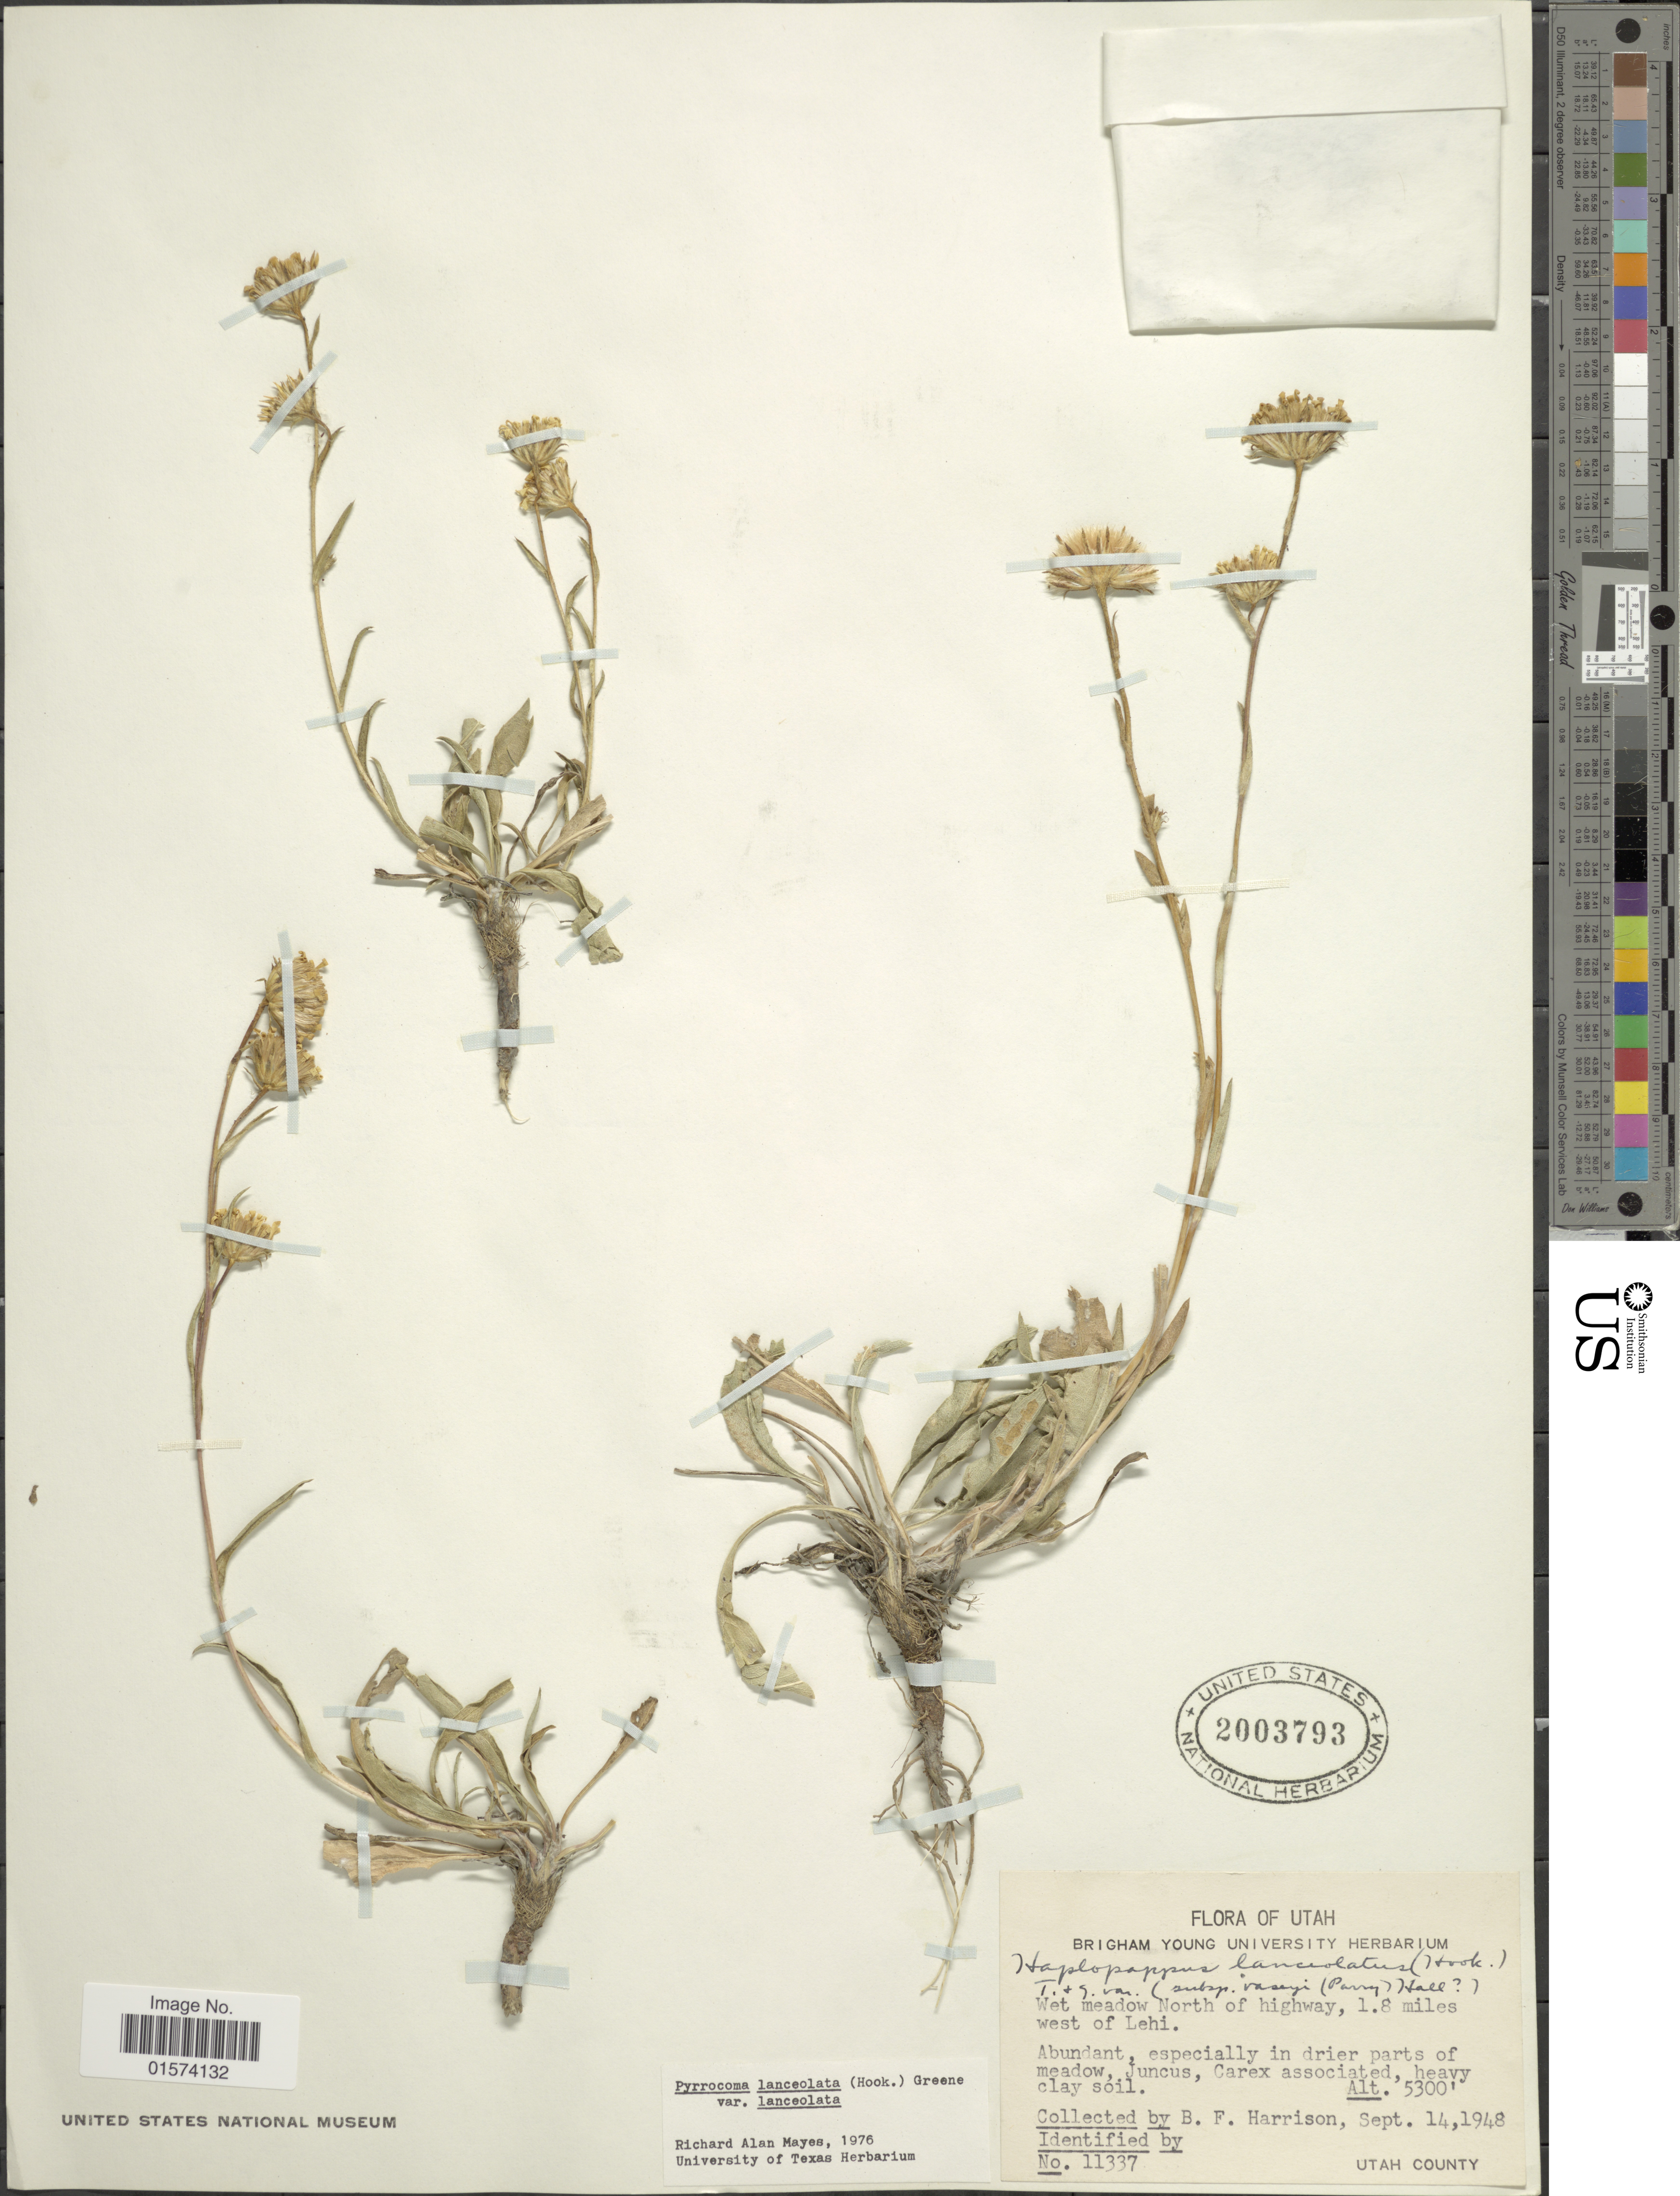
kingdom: Plantae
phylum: Tracheophyta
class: Magnoliopsida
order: Asterales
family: Asteraceae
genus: Pyrrocoma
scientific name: Pyrrocoma lanceolata var. lanceolata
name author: (Hook.) Greene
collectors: B. F. Harrison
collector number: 11337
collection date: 1948-09-14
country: United States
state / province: Utah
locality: Wet meadow North of highway, 1. 8 miles west of Lehi, abundant, especially in drier parts of meadow, Utah County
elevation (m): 1615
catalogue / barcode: US 2003793